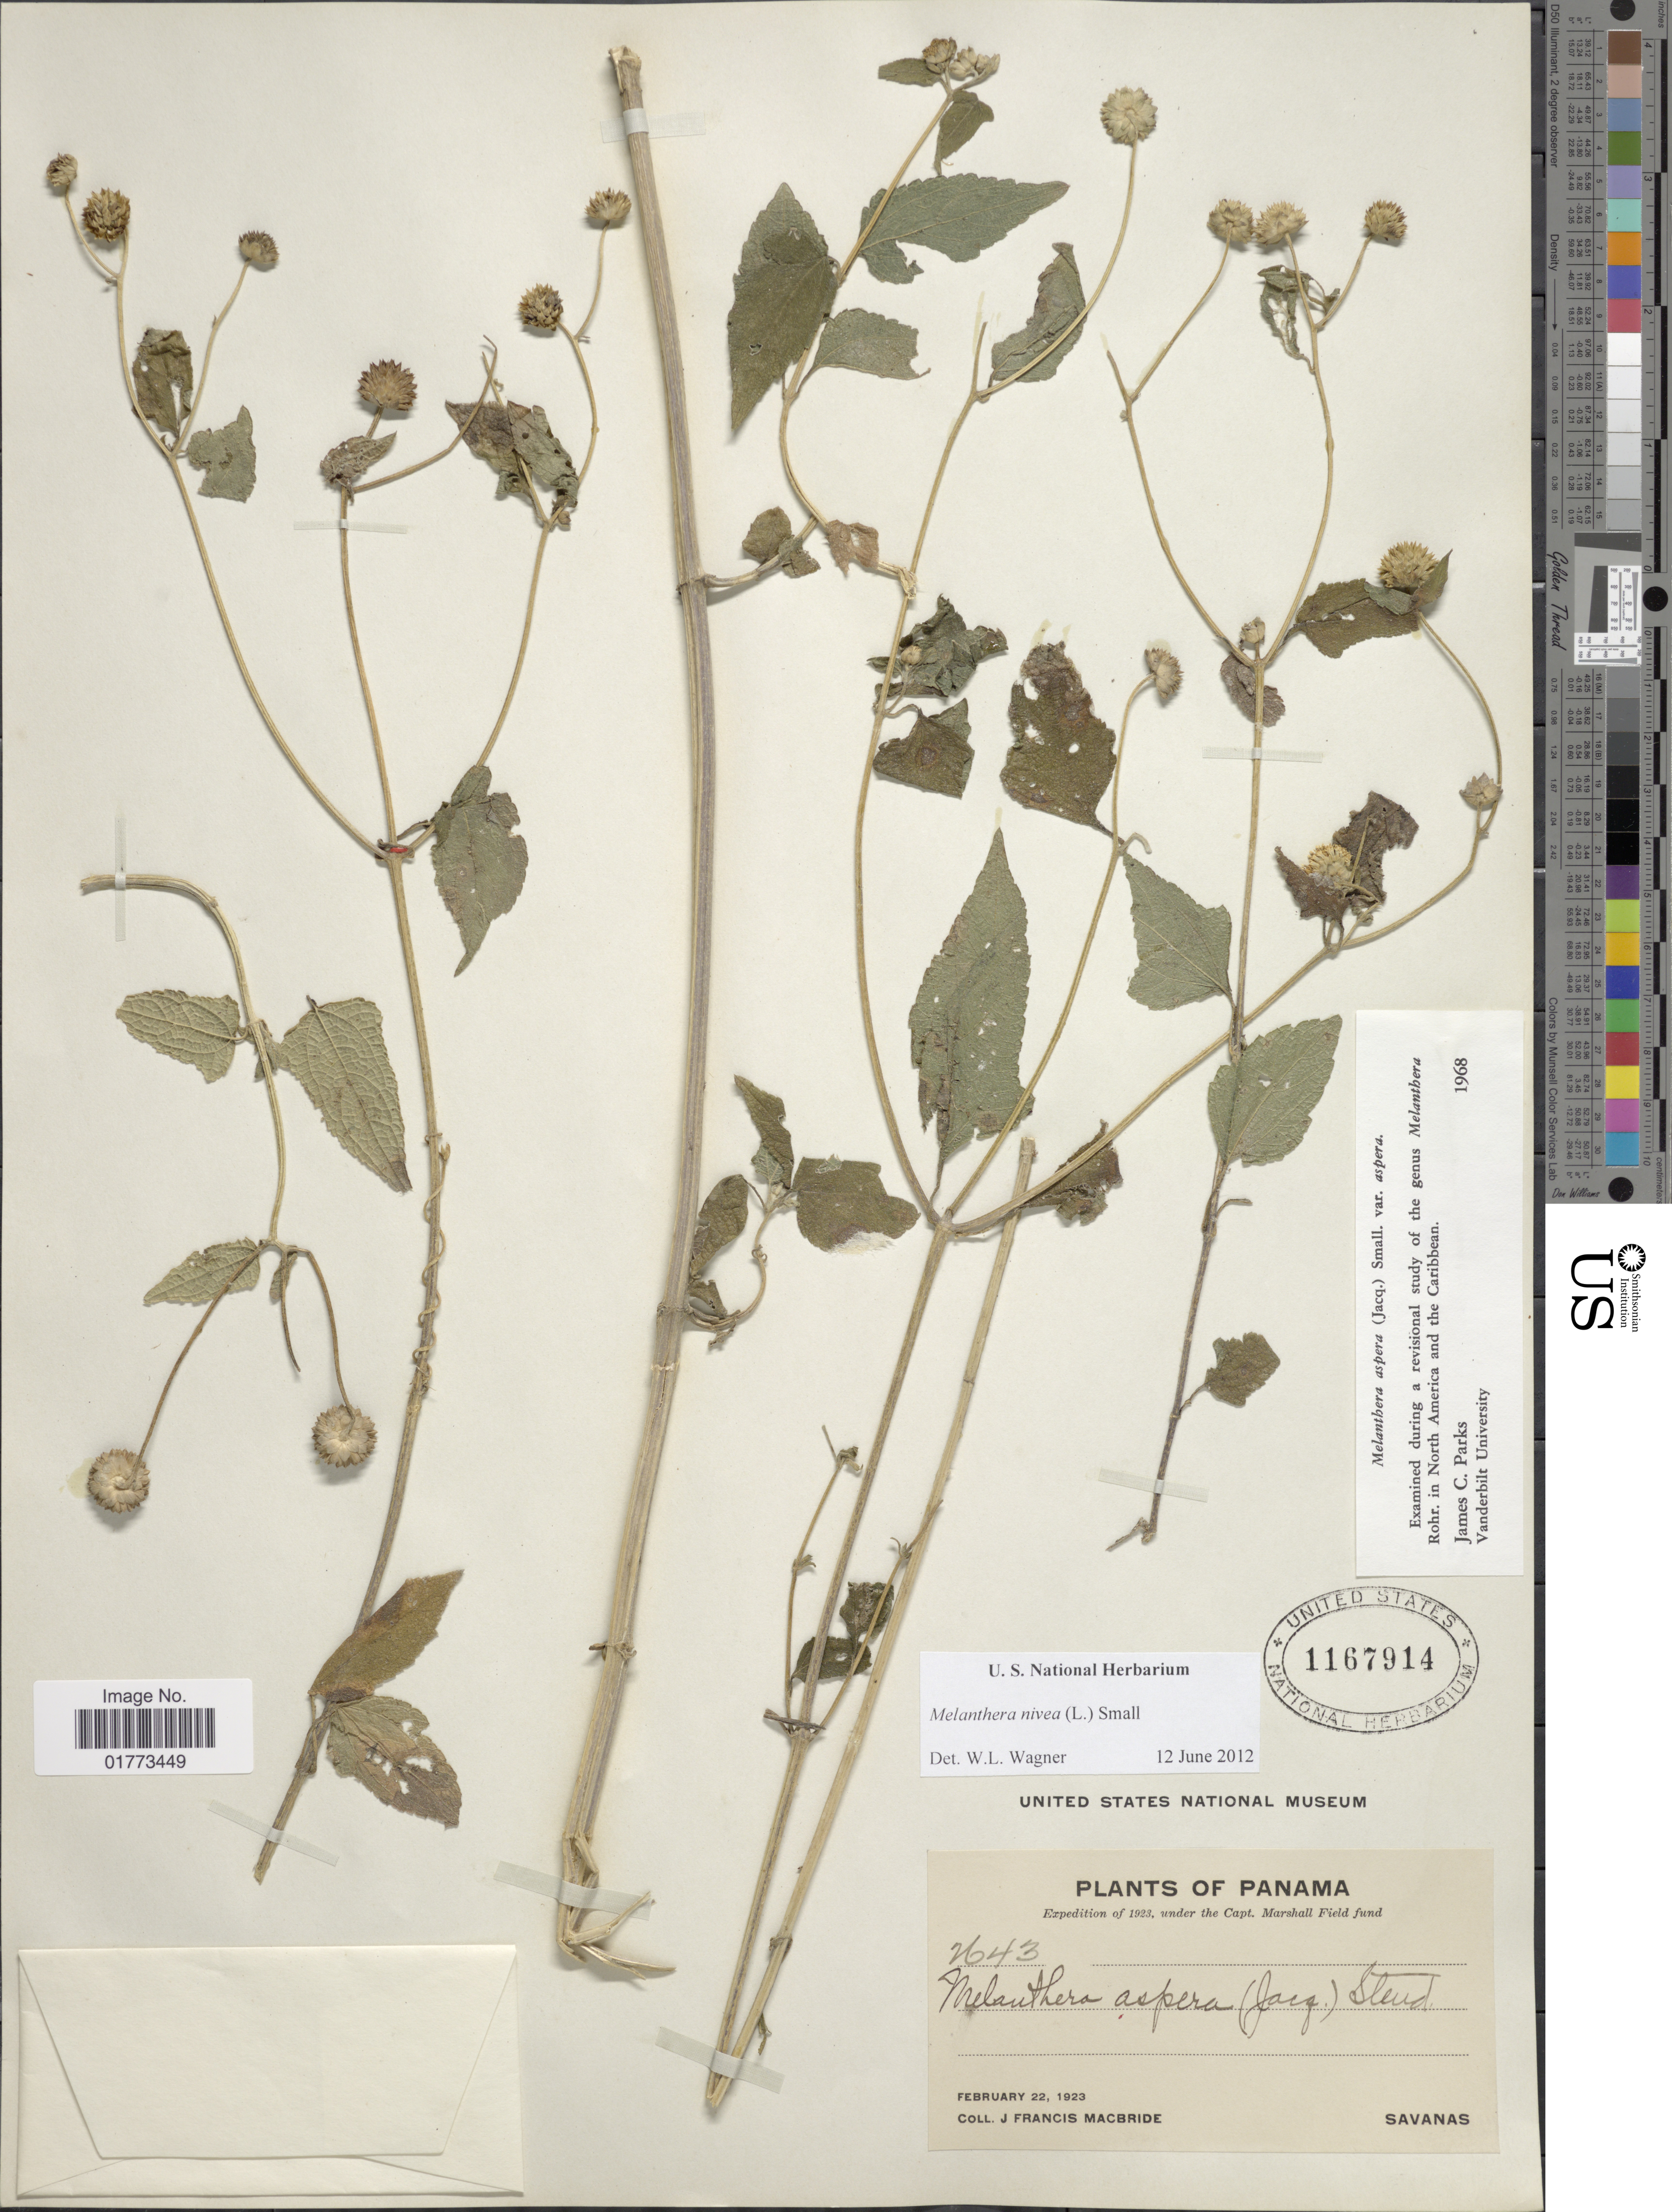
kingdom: Plantae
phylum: Tracheophyta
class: Magnoliopsida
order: Asterales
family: Asteraceae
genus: Melanthera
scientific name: Melanthera nivea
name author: (L.) Small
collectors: J. F. Macbride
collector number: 2643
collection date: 1923-02-22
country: Panama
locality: Savanas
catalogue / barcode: US 1167914